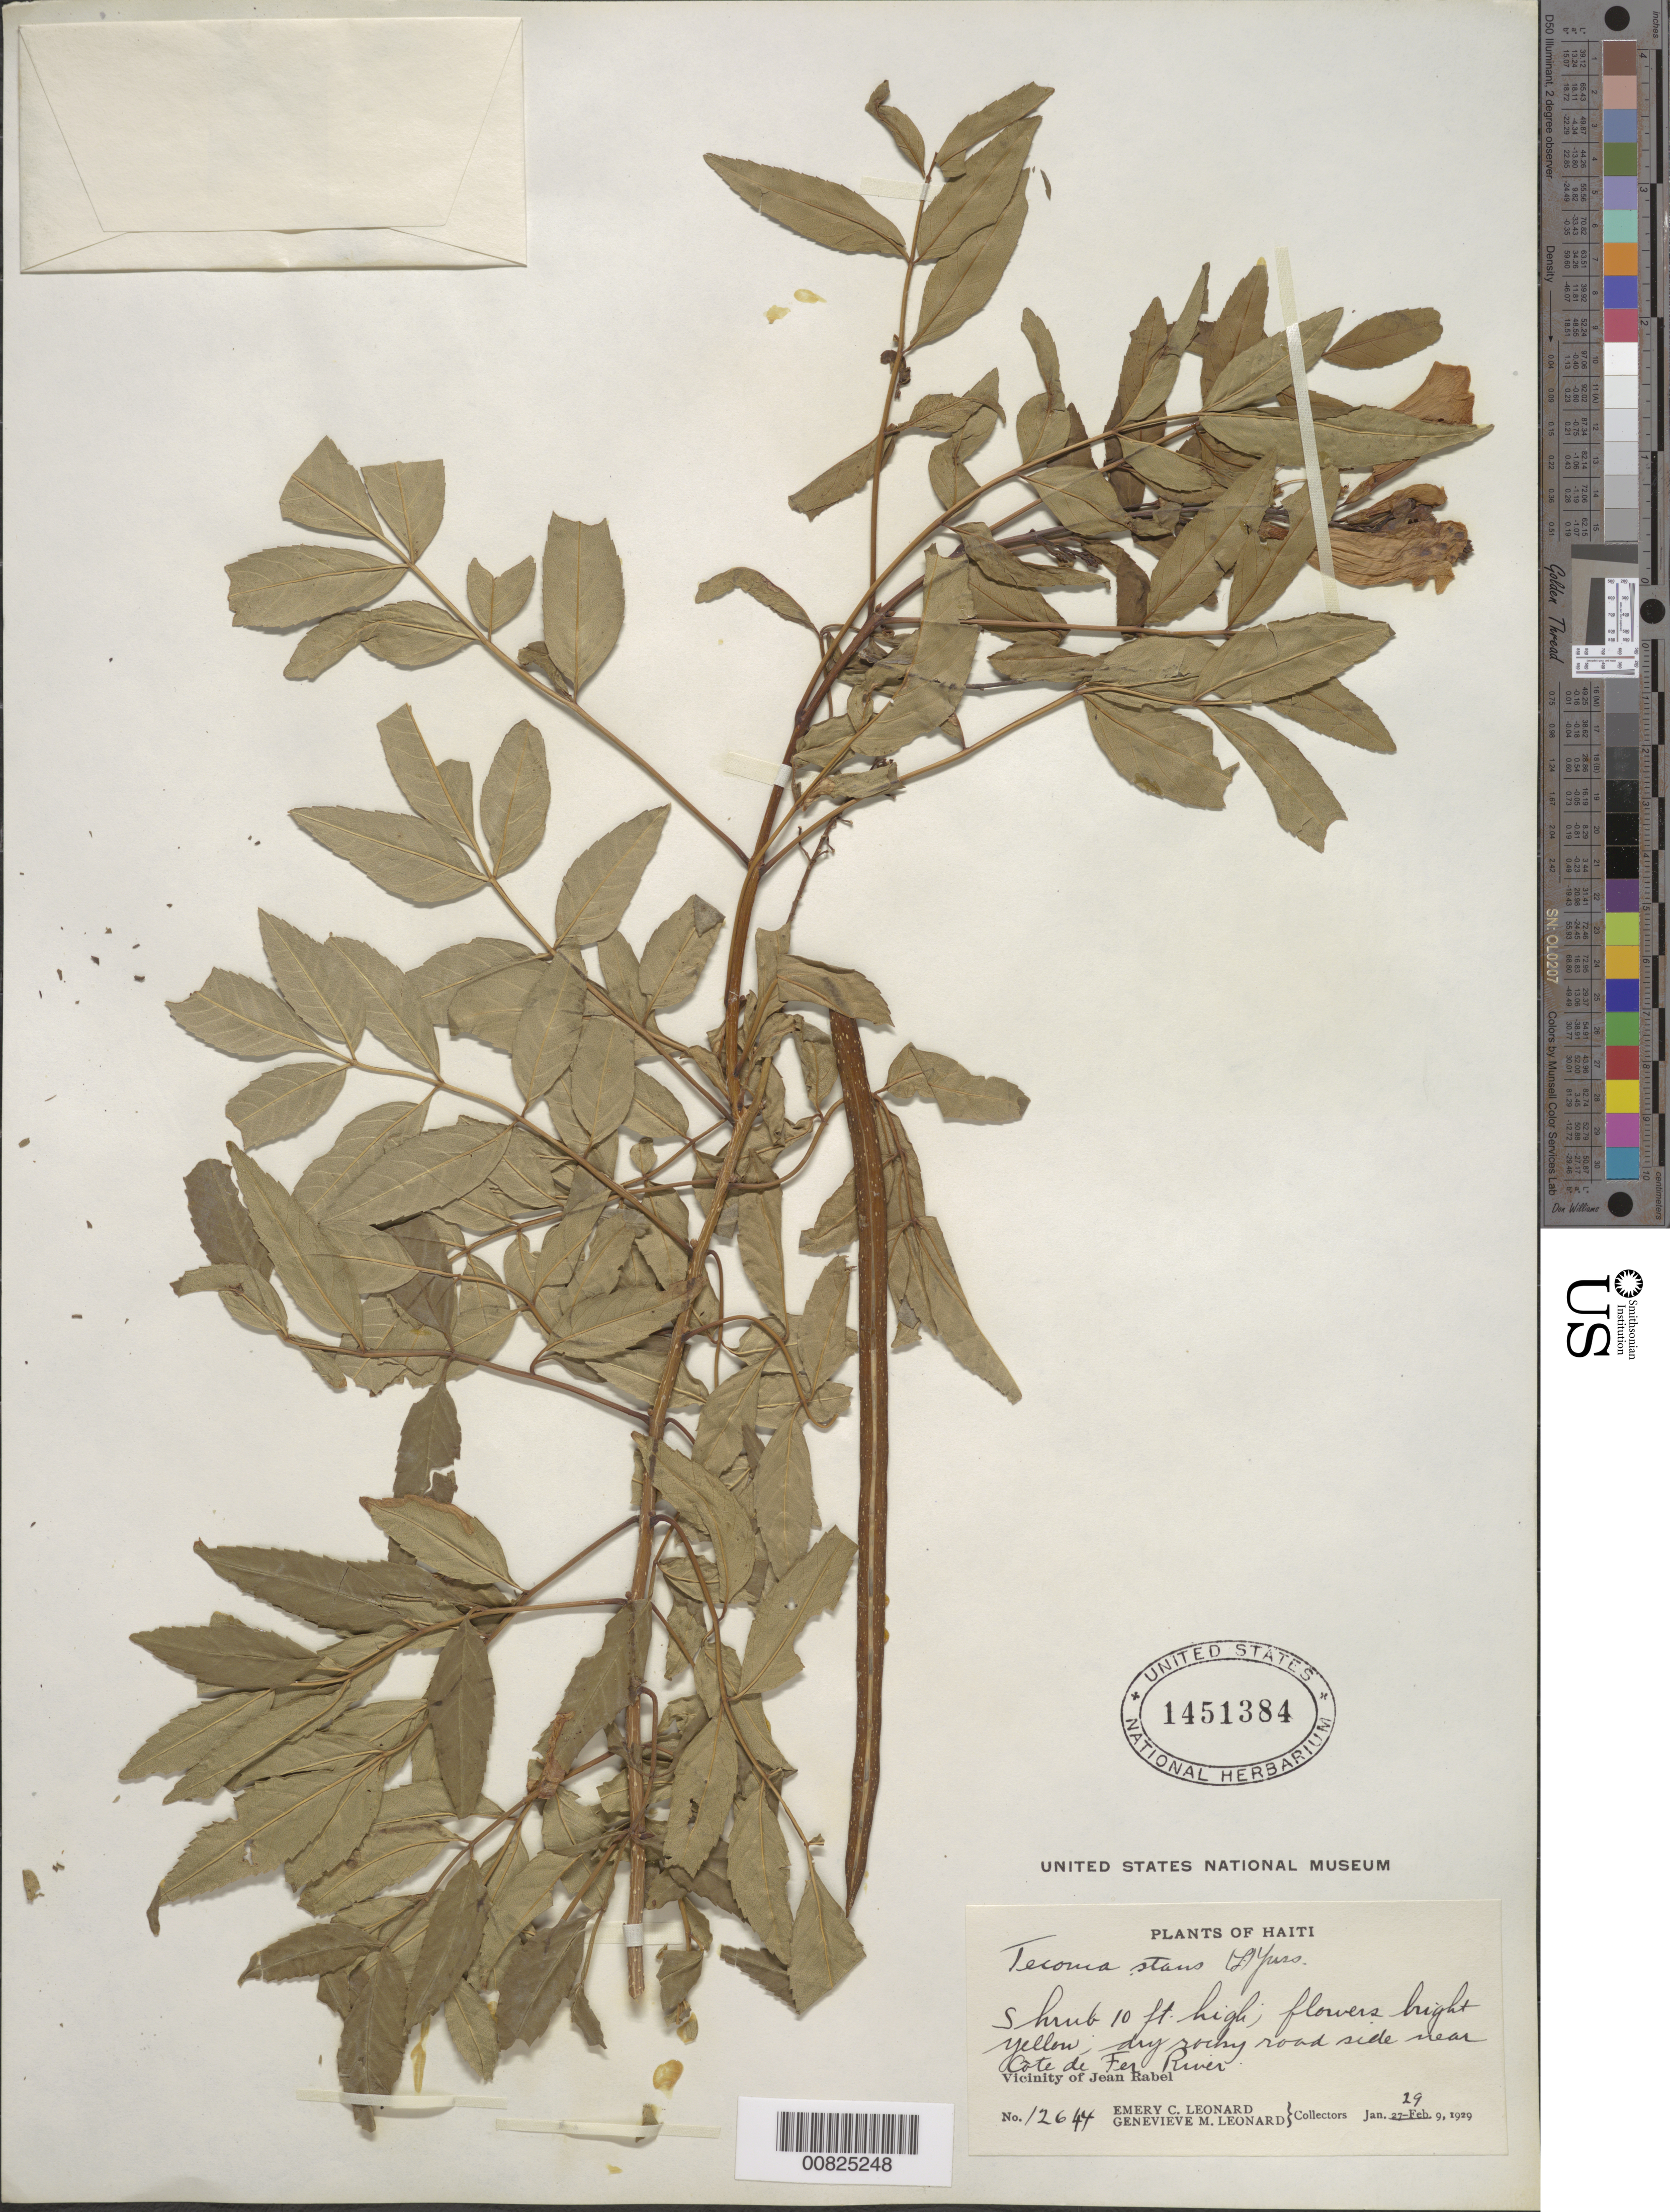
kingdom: Plantae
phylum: Tracheophyta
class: Magnoliopsida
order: Lamiales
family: Bignoniaceae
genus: Tecoma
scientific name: Tecoma stans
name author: (L.) Juss. ex Kunth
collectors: E. C. Leonard & G. M. Leonard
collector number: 12644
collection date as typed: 29 Jan 1929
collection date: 1929-01-29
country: Haiti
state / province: Nord-Ouest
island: Hispaniola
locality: Vicinity of Jean Rabel, near Côte de Fer River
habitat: Dry rocky road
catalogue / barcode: US 1451384